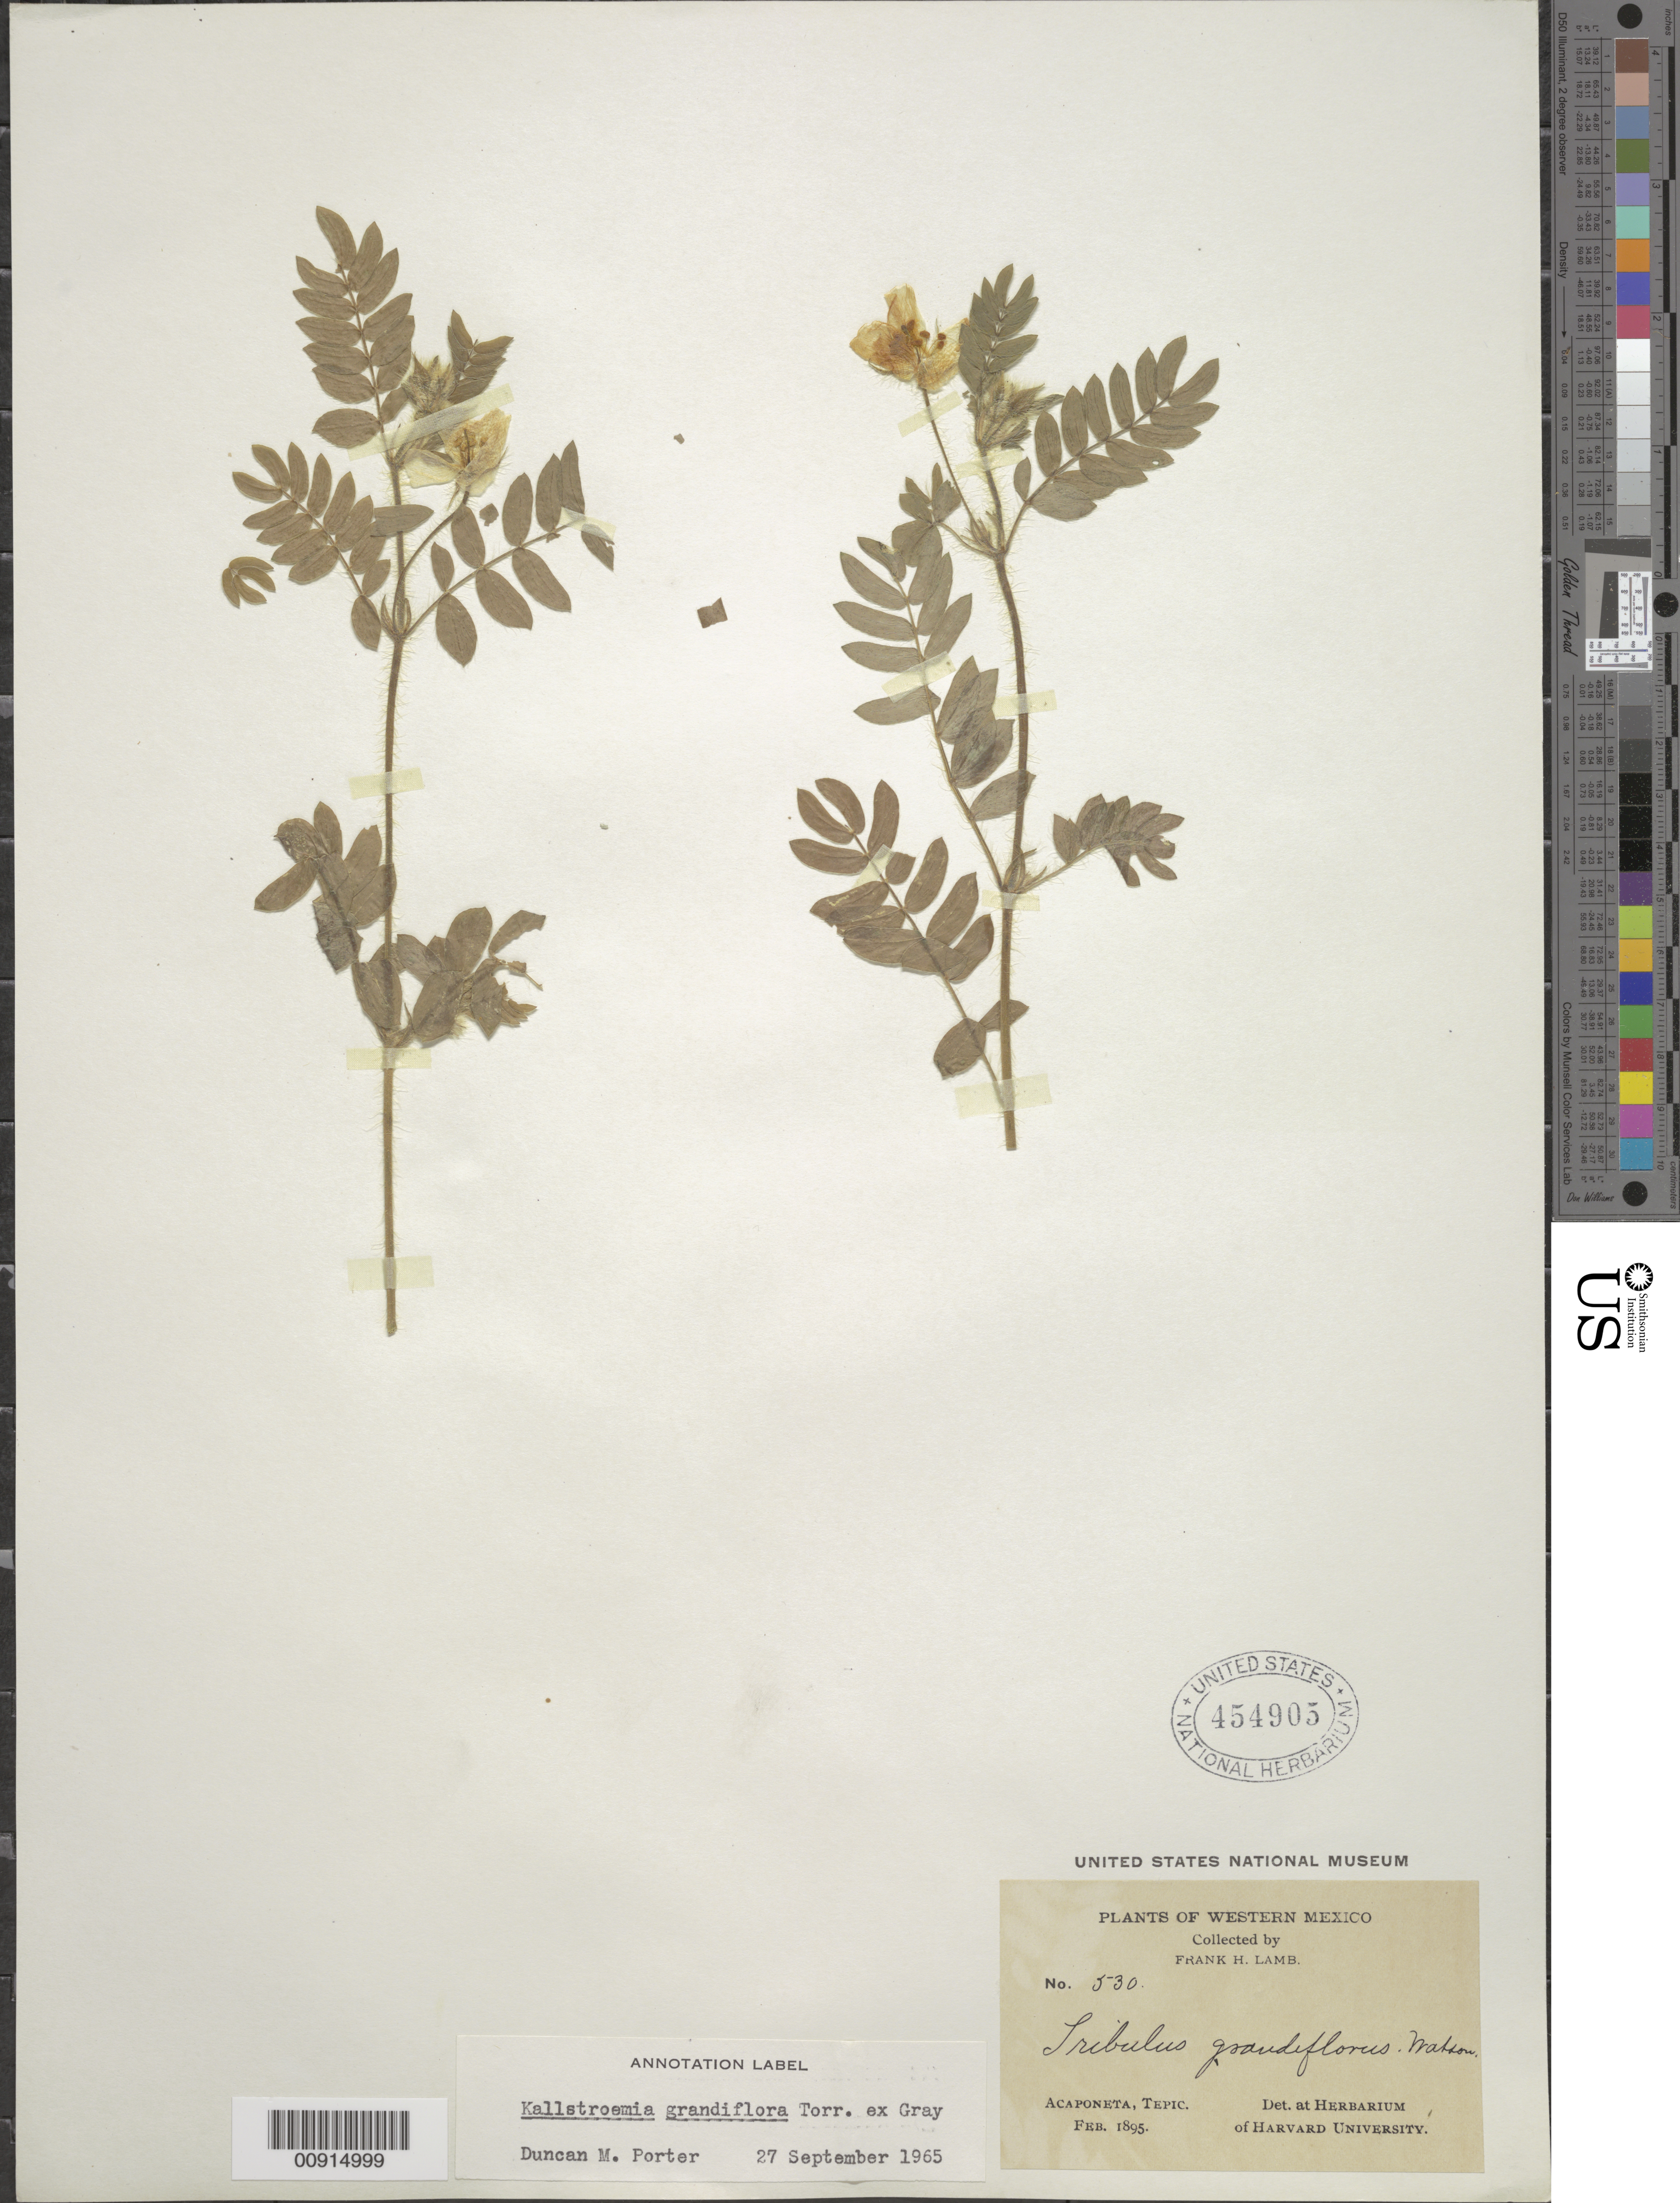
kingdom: Plantae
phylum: Tracheophyta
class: Magnoliopsida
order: Zygophyllales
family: Zygophyllaceae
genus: Kallstroemia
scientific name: Kallstroemia grandiflora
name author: Torr. ex A. Gray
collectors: F. H. Lamb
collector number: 530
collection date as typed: Feb 1895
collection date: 1895-02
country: Mexico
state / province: Nayarit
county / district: Acaponeta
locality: Acaponeta, Tepic Territory [now Nayarit].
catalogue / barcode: US 454905